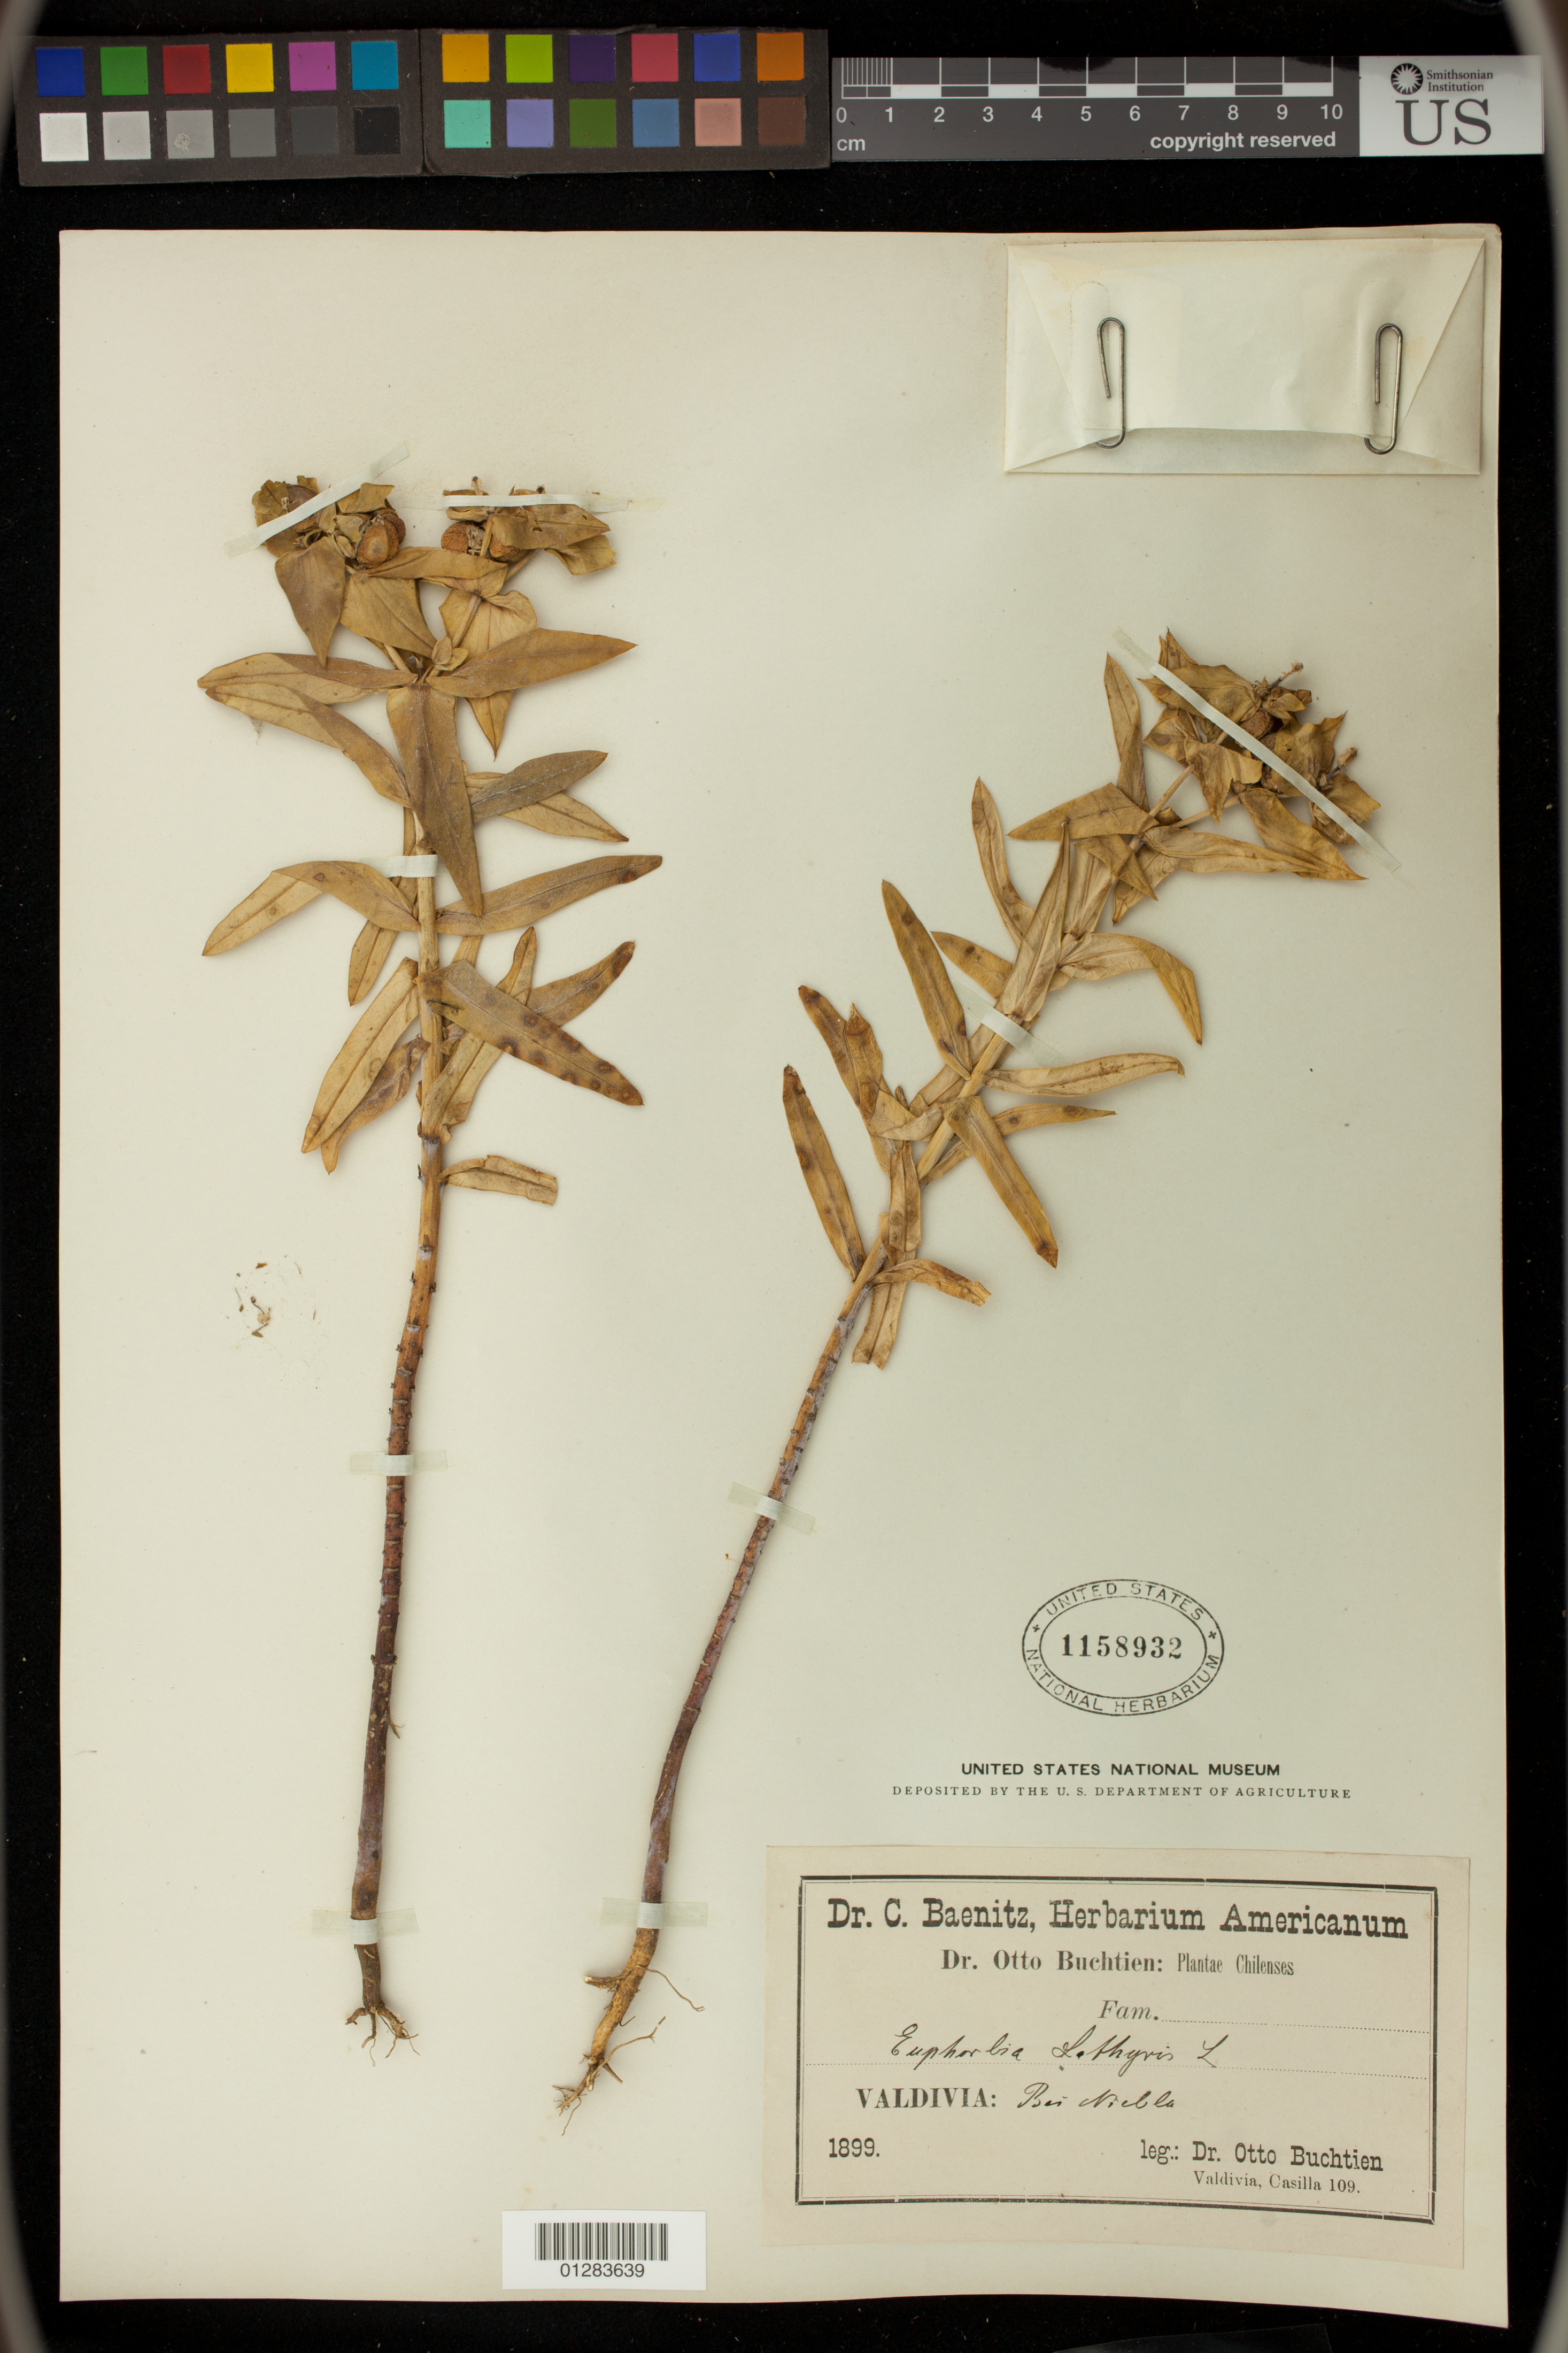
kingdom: Plantae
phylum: Tracheophyta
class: Magnoliopsida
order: Malpighiales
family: Euphorbiaceae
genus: Euphorbia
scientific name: Euphorbia lathyris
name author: L.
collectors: O. Buchtien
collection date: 1899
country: Chile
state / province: Los Ríos (XIV)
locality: Valdivia, bei Niebla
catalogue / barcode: US 1158932